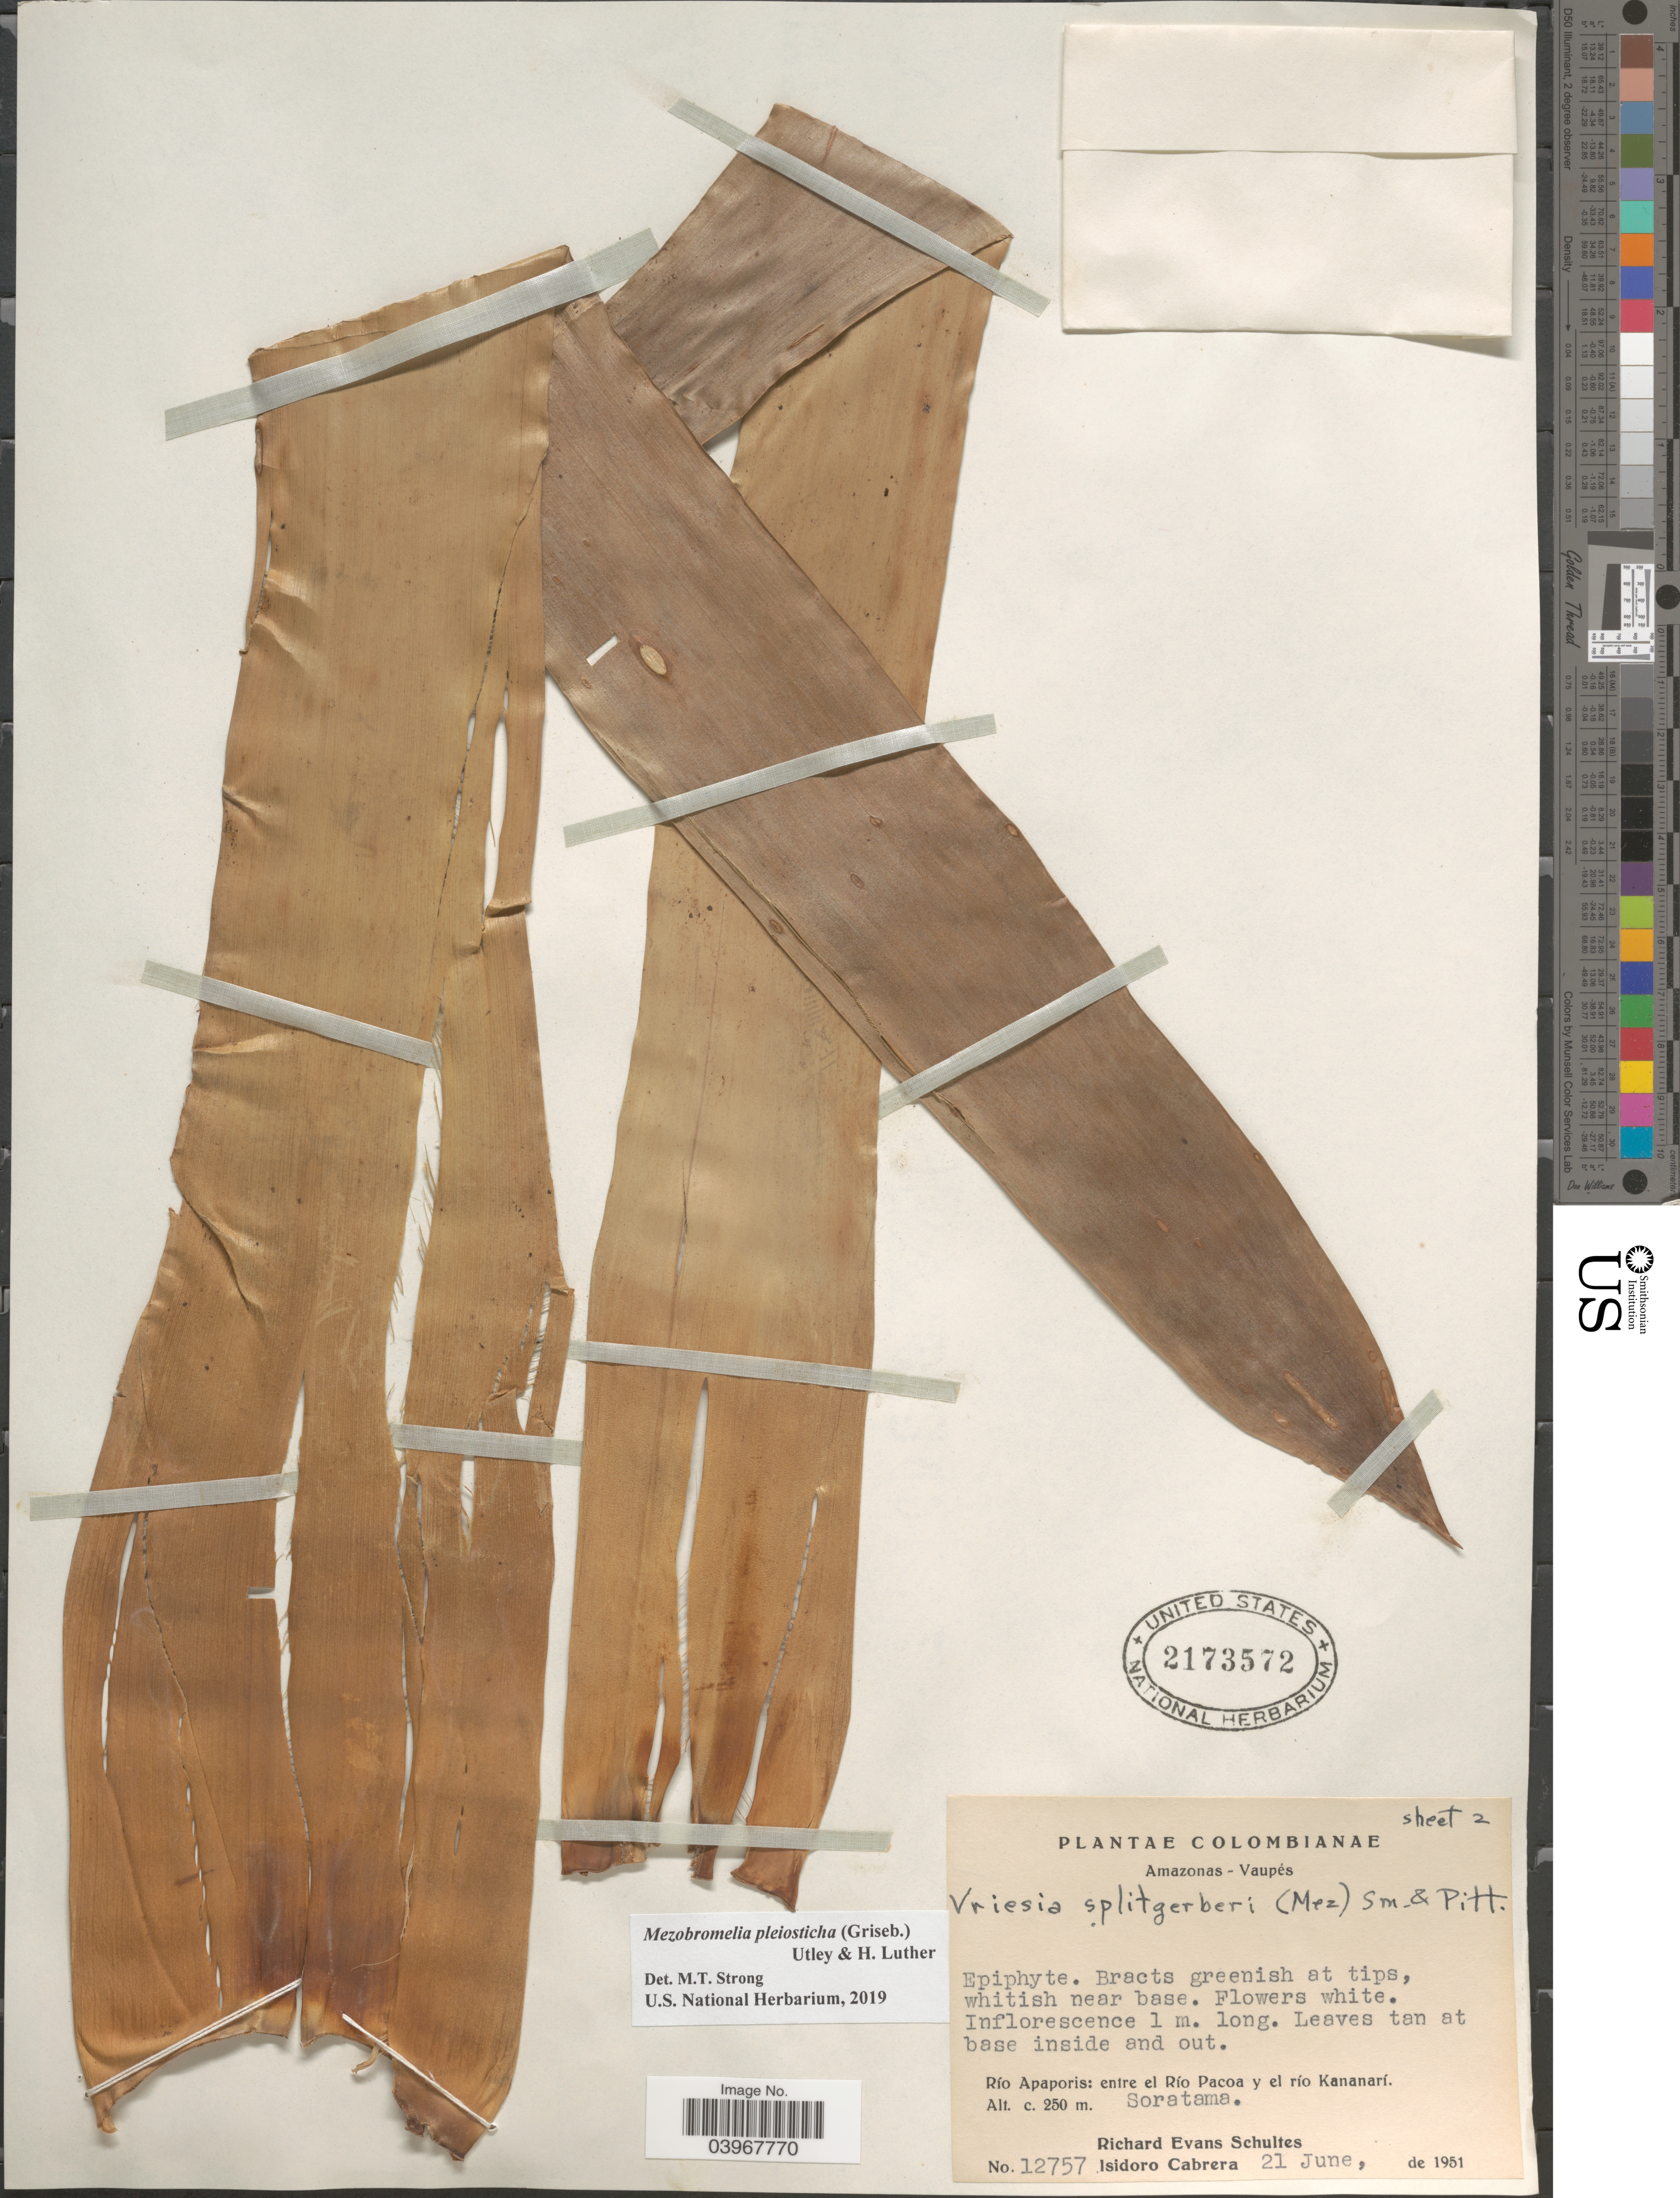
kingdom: Plantae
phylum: Tracheophyta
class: Liliopsida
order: Poales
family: Bromeliaceae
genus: Mezobromelia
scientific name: Mezobromelia pleiosticha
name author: (Griseb.) Utley & H. Luther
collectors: R. E. Schultes & I. Cabrera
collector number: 12757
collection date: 1951-06-21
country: Colombia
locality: Amazonas-Vaupés. Río Apaporis: entre el río Pacoa y el río Kananarí. Soratama.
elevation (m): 250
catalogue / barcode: US 2173572